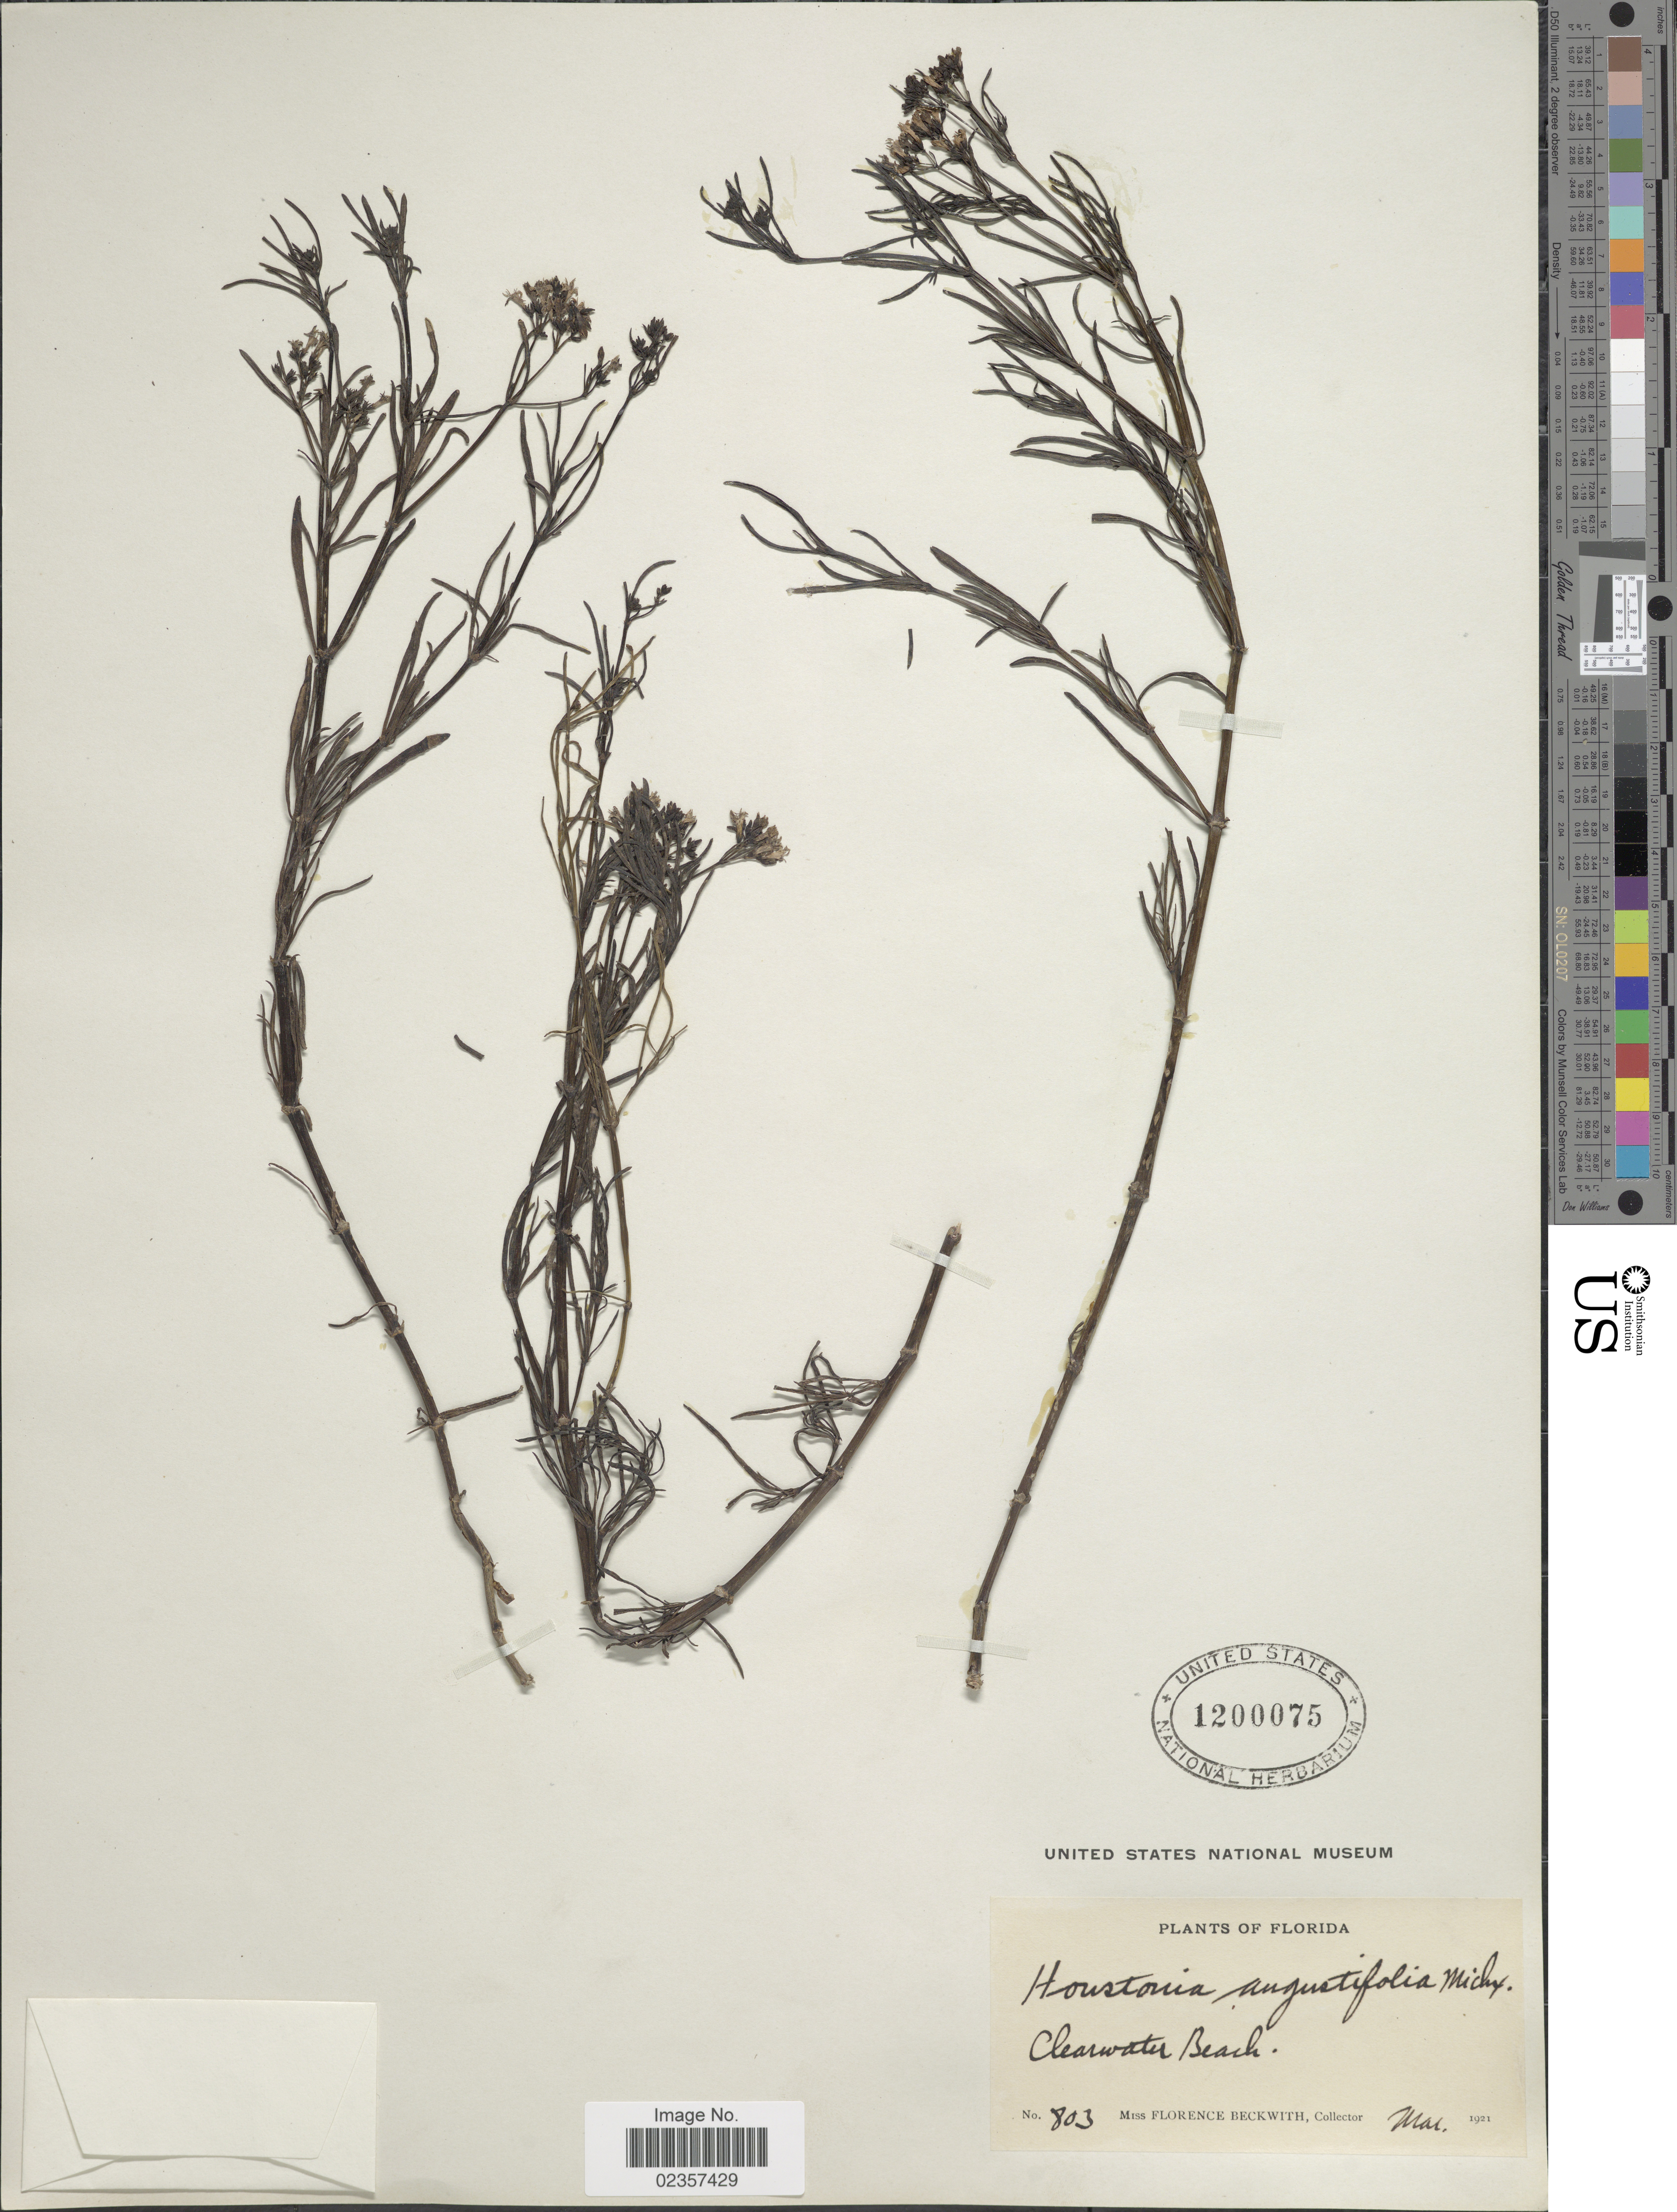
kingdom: Plantae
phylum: Tracheophyta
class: Magnoliopsida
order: Gentianales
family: Rubiaceae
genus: Houstonia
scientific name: Houstonia nigricans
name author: (Lam.) Fernald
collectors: F. Beckwith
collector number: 803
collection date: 1921-03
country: United States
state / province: Florida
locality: Clearwater Beach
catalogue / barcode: US 1200075